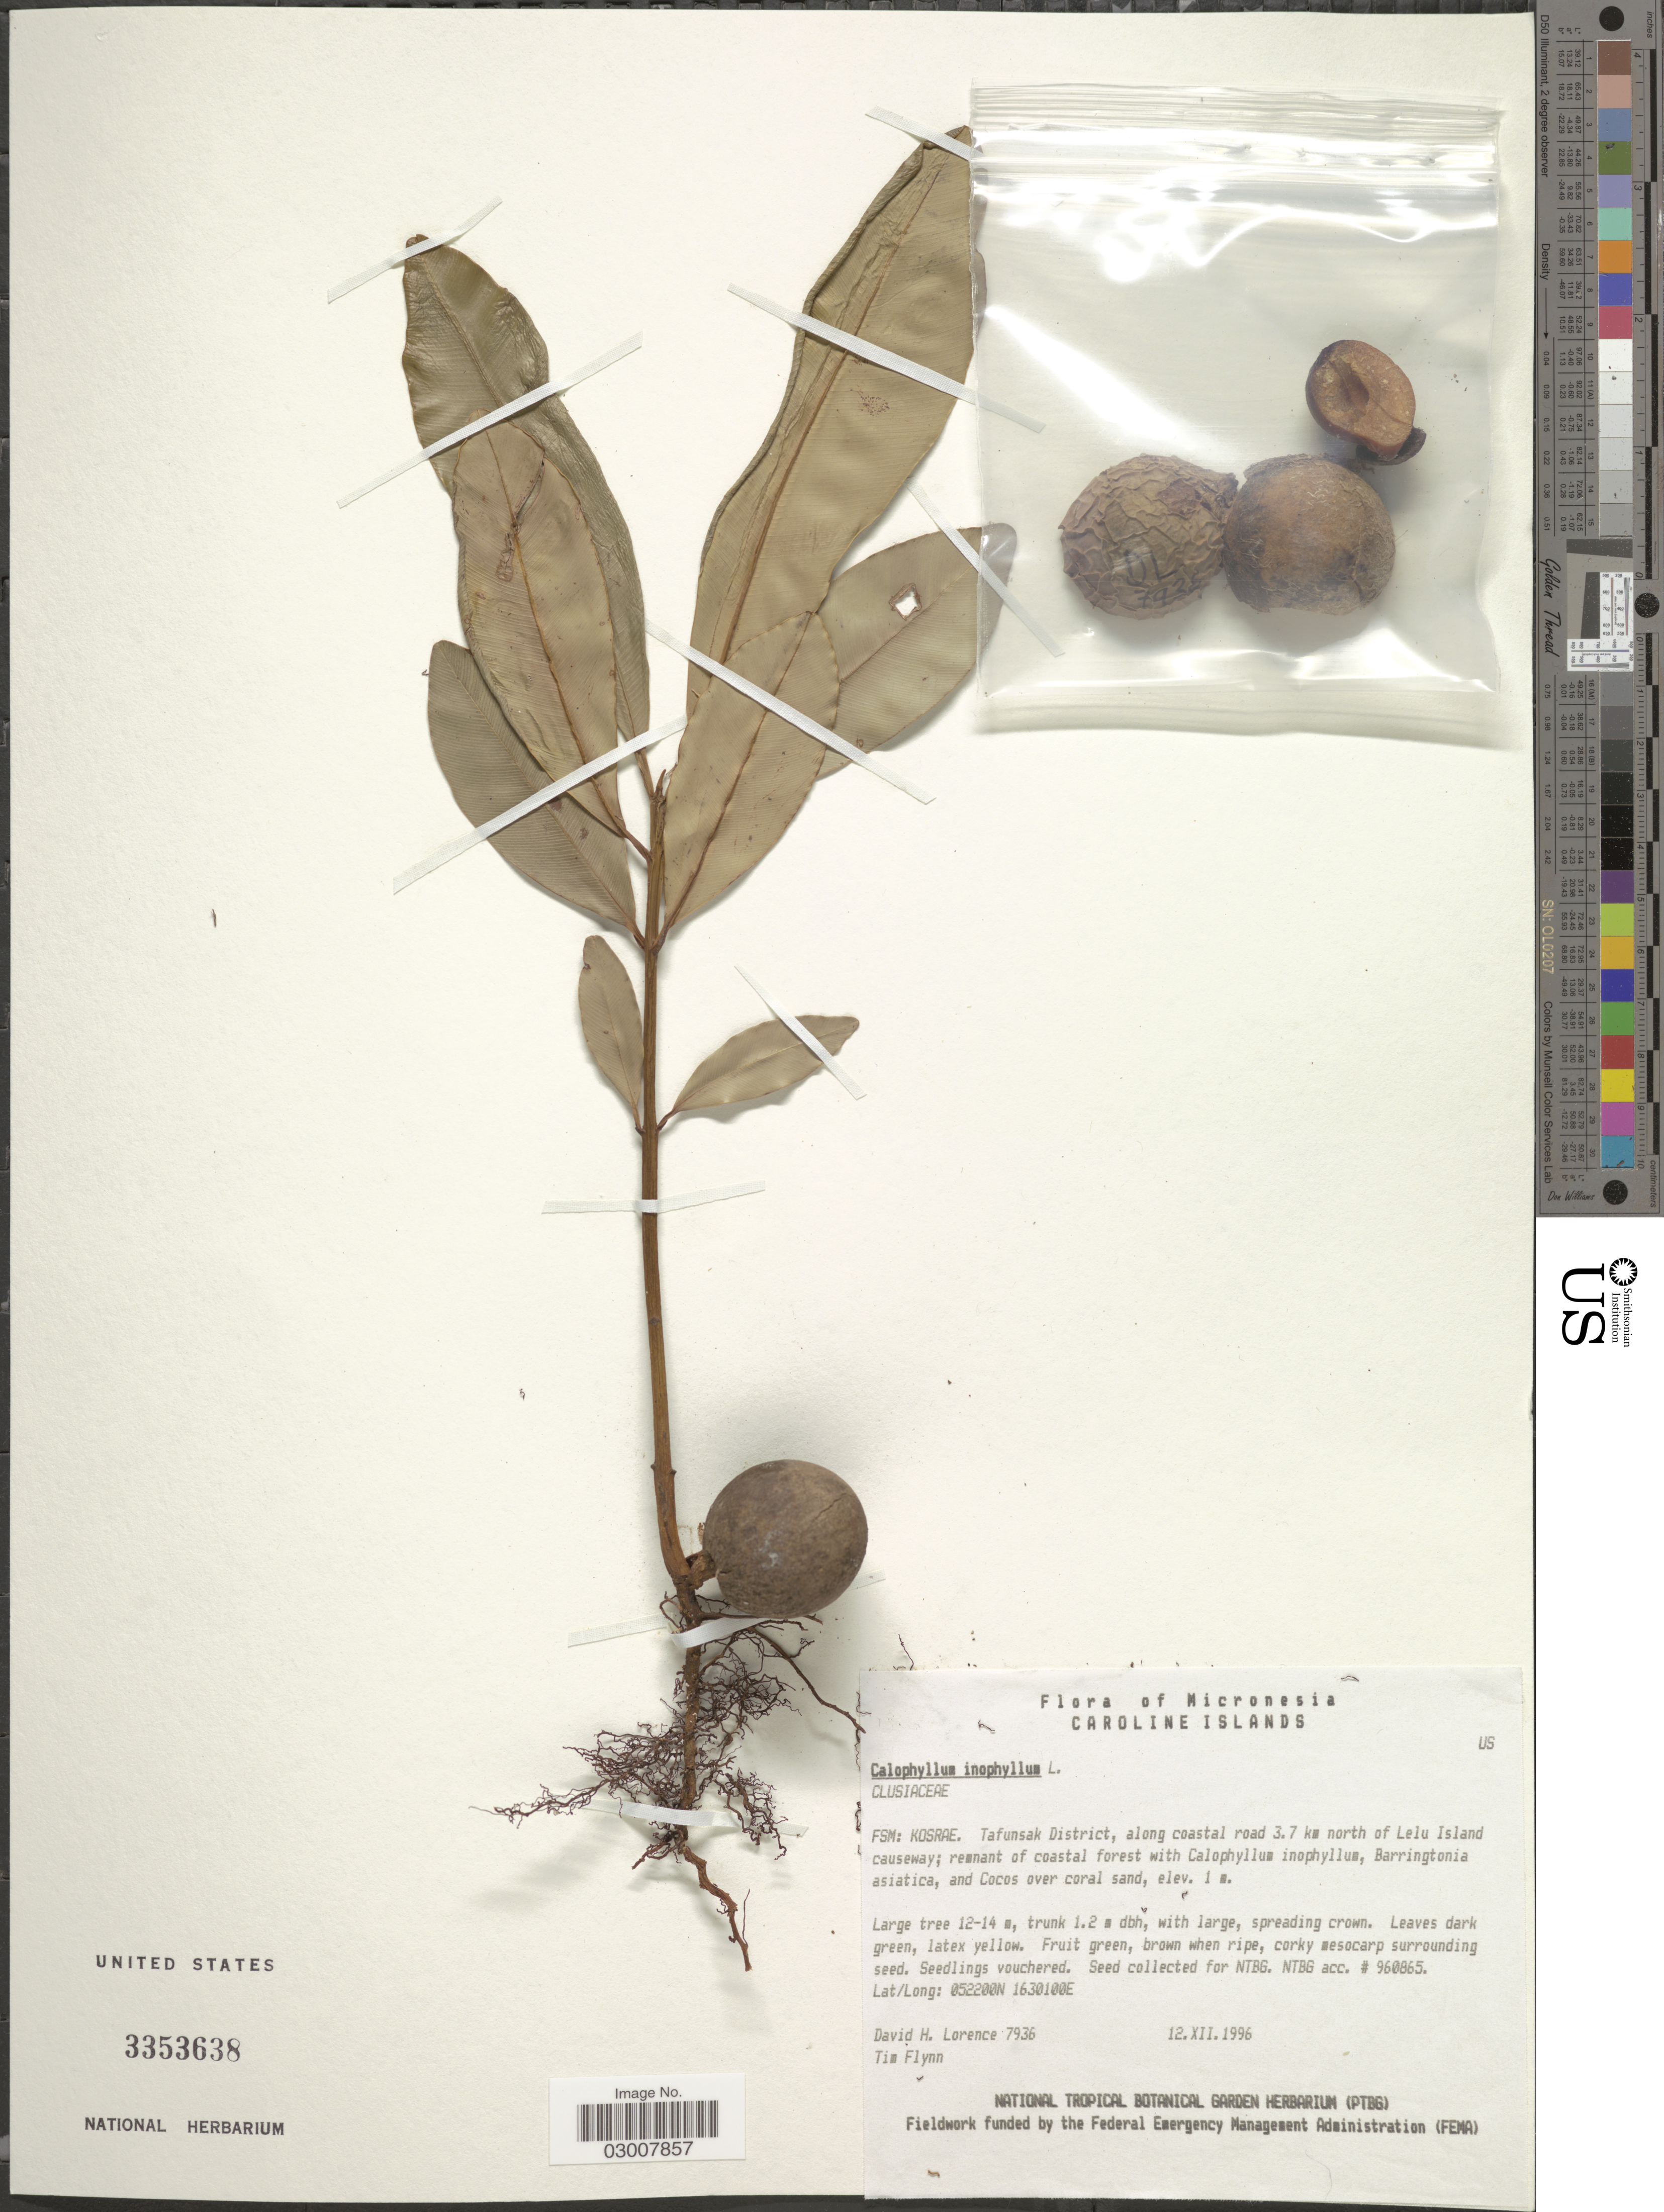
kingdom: Plantae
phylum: Tracheophyta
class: Magnoliopsida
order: Malpighiales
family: Calophyllaceae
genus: Calophyllum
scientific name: Calophyllum inophyllum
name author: L.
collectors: D. Lorence & T. Flynn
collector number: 7936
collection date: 1996-12-12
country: Micronesia, Federated States of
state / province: Kosrae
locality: Caroline Islands. FSM: Kosrae. Tafunsak District, along coastal road 3.7 km north of Lelu Island causeway.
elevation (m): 1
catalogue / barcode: US 3353638